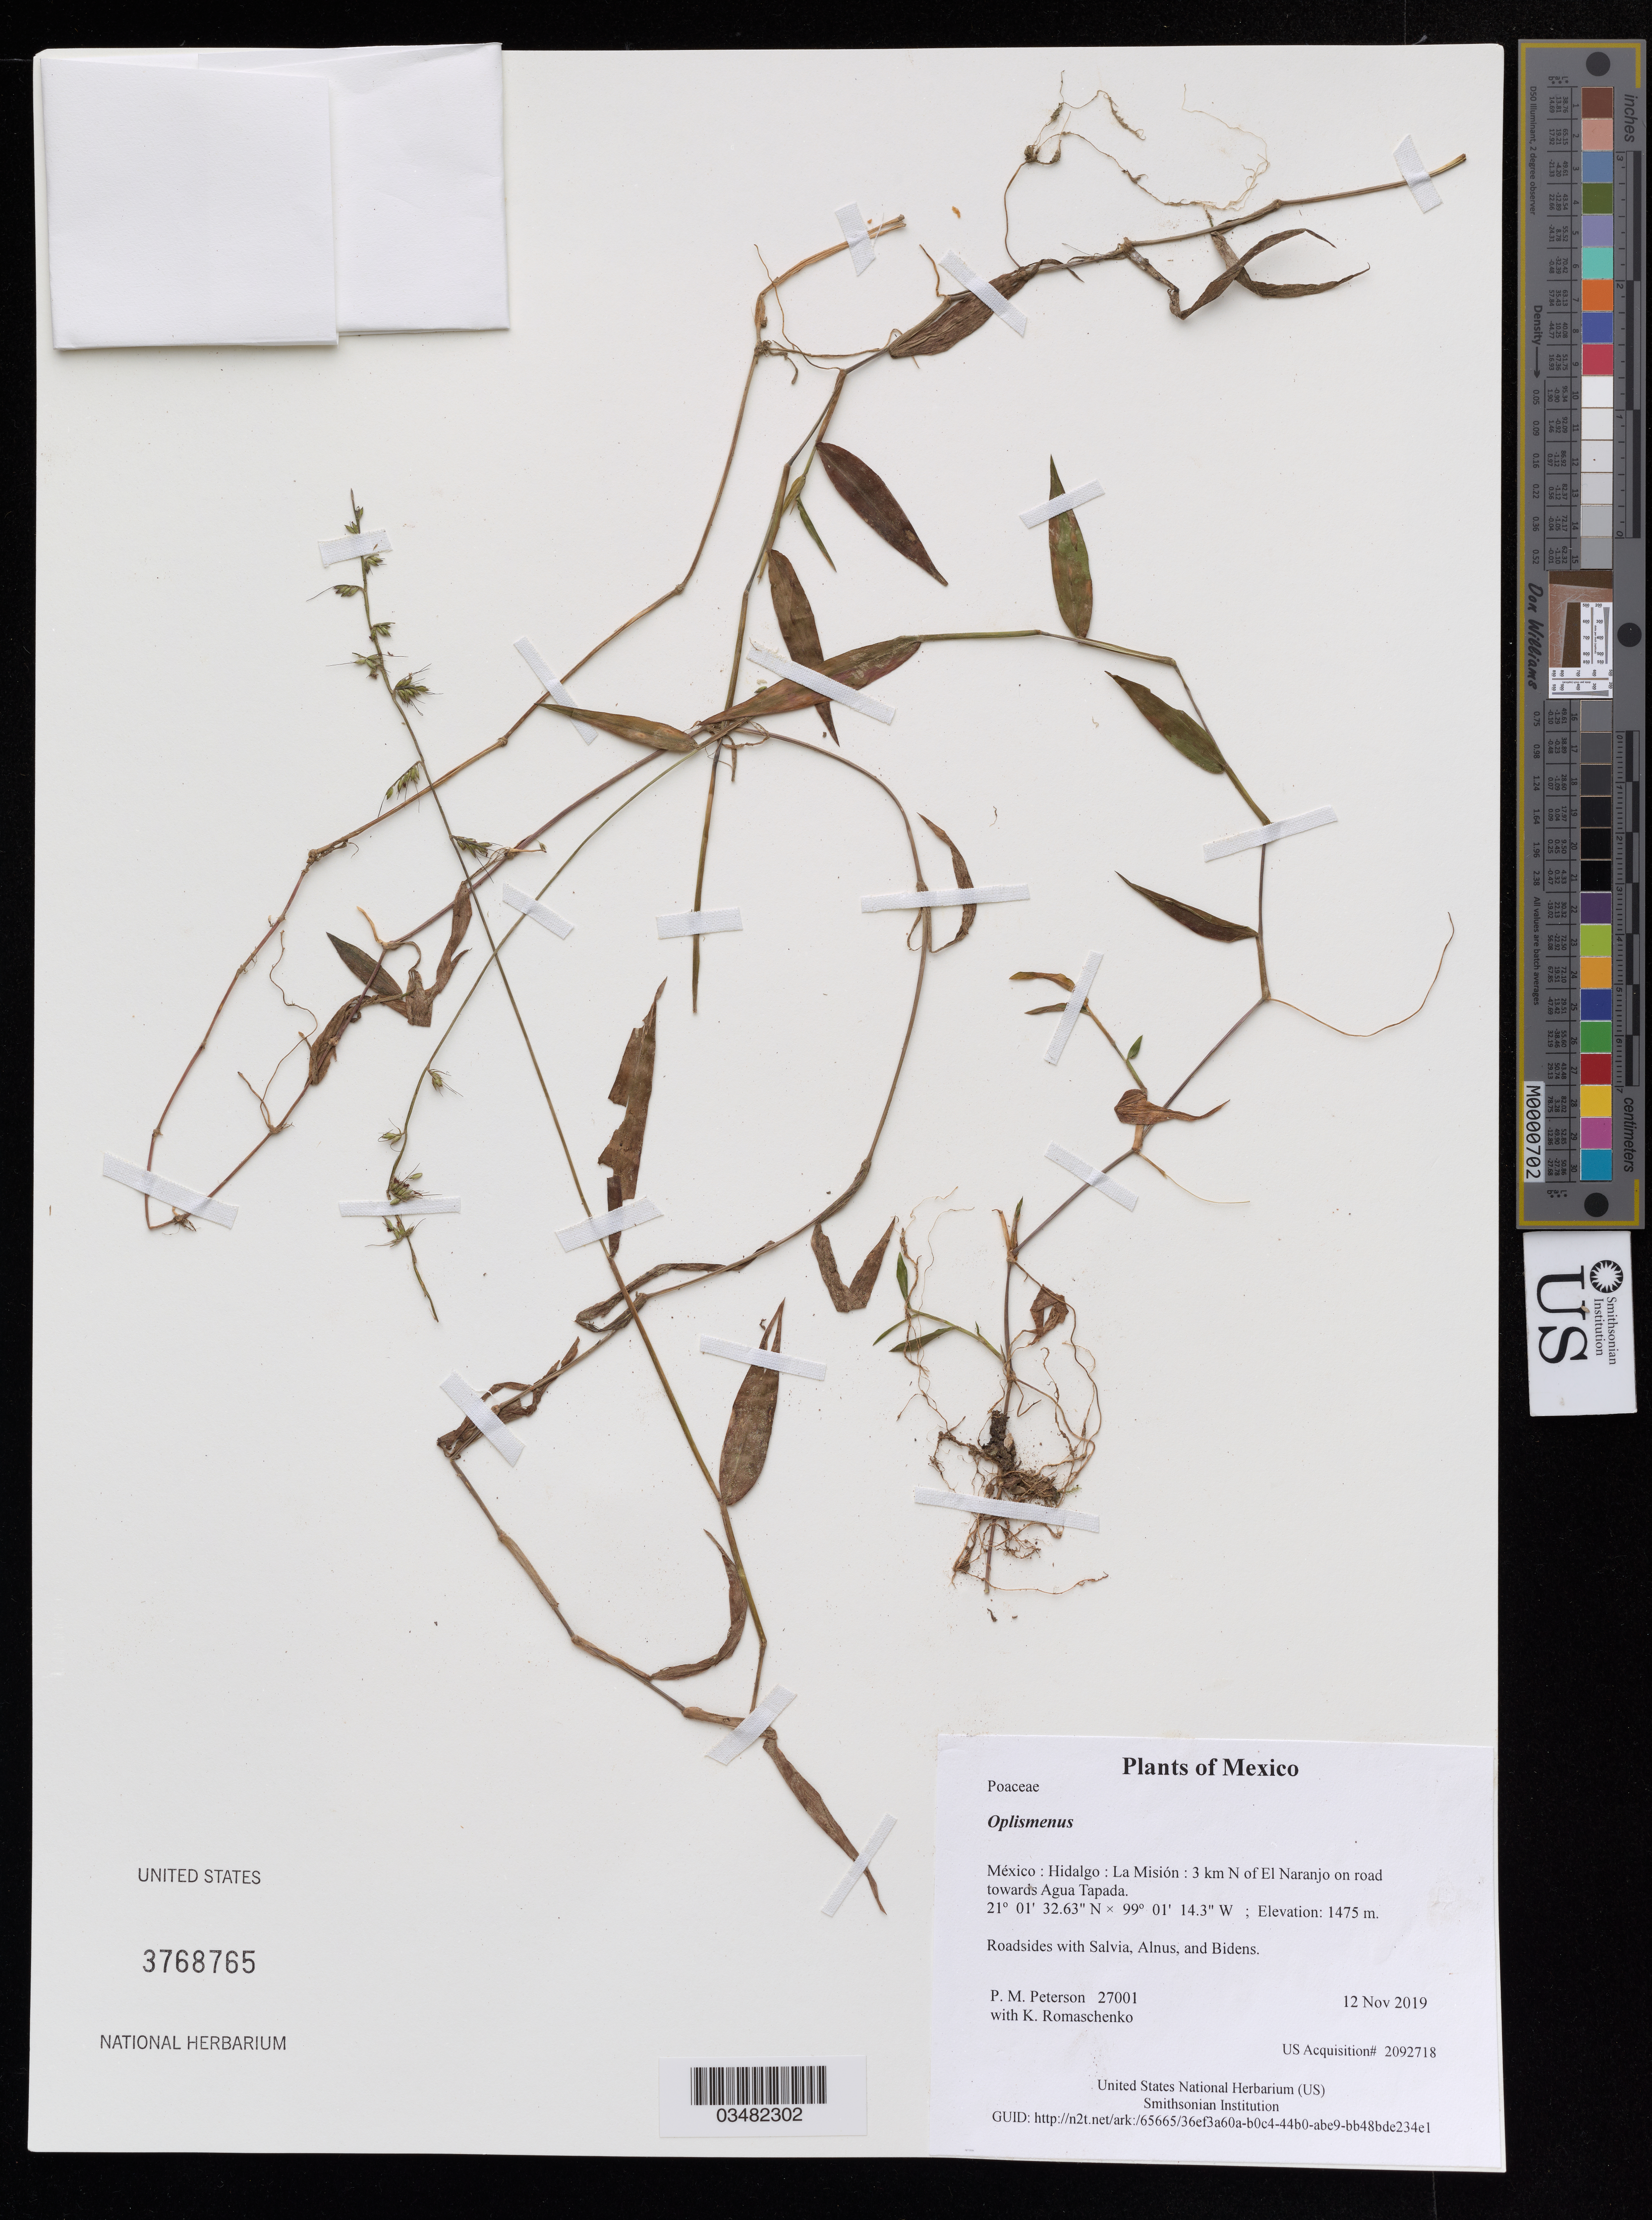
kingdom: Plantae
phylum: Tracheophyta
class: Liliopsida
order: Poales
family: Poaceae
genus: Oplismenus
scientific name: Oplismenus sp.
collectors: P. M. Peterson & K. Romaschenko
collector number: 27001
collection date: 2019-11-12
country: México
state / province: Hidalgo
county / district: La Misión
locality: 3 km N of El Naranjo on road towards Agua Tapada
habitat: Roadsides with Salvia, Alnus, and Bidens.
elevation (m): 1475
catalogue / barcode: US 3768765